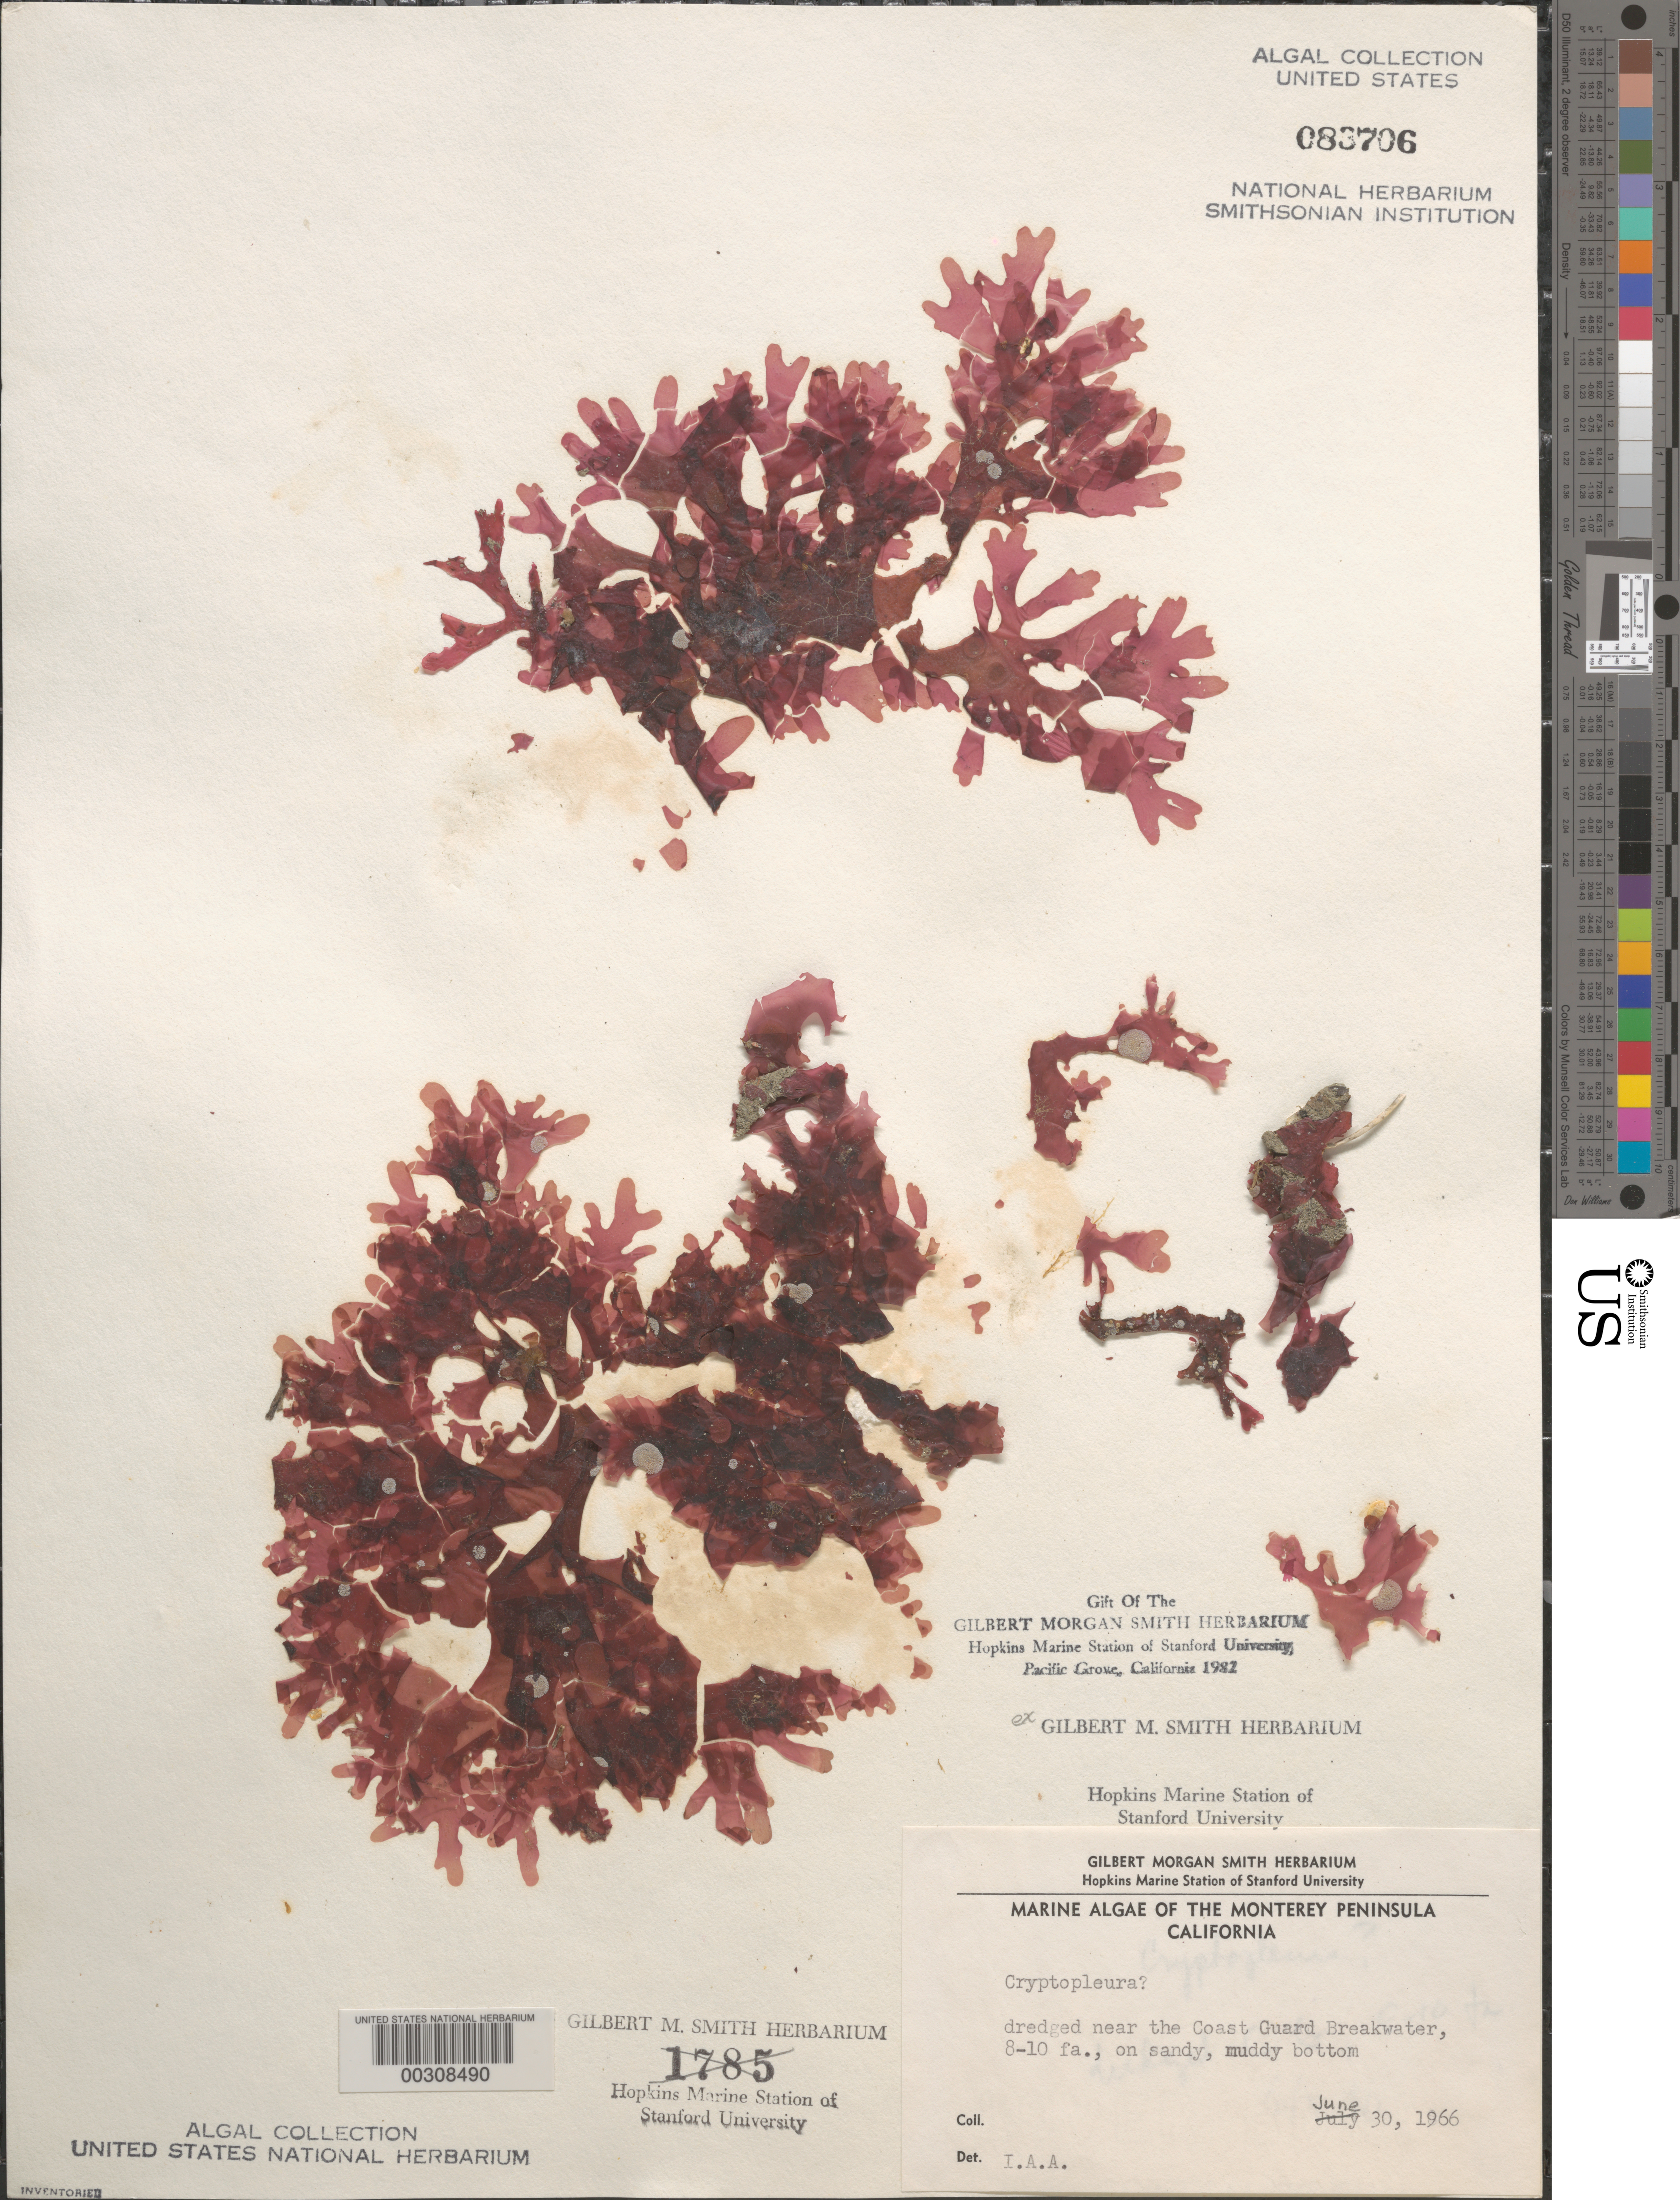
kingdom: Plantae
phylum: Rhodophyta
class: Florideophyceae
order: Ceramiales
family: Delesseriaceae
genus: Cryptopleura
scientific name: Cryptopleura sp.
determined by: Abbott, Isabella A.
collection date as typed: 30 Jun 1966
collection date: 1966-06-30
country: United States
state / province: California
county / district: Monterey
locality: Monterey, near Coast Guard breakwater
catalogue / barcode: US 83706